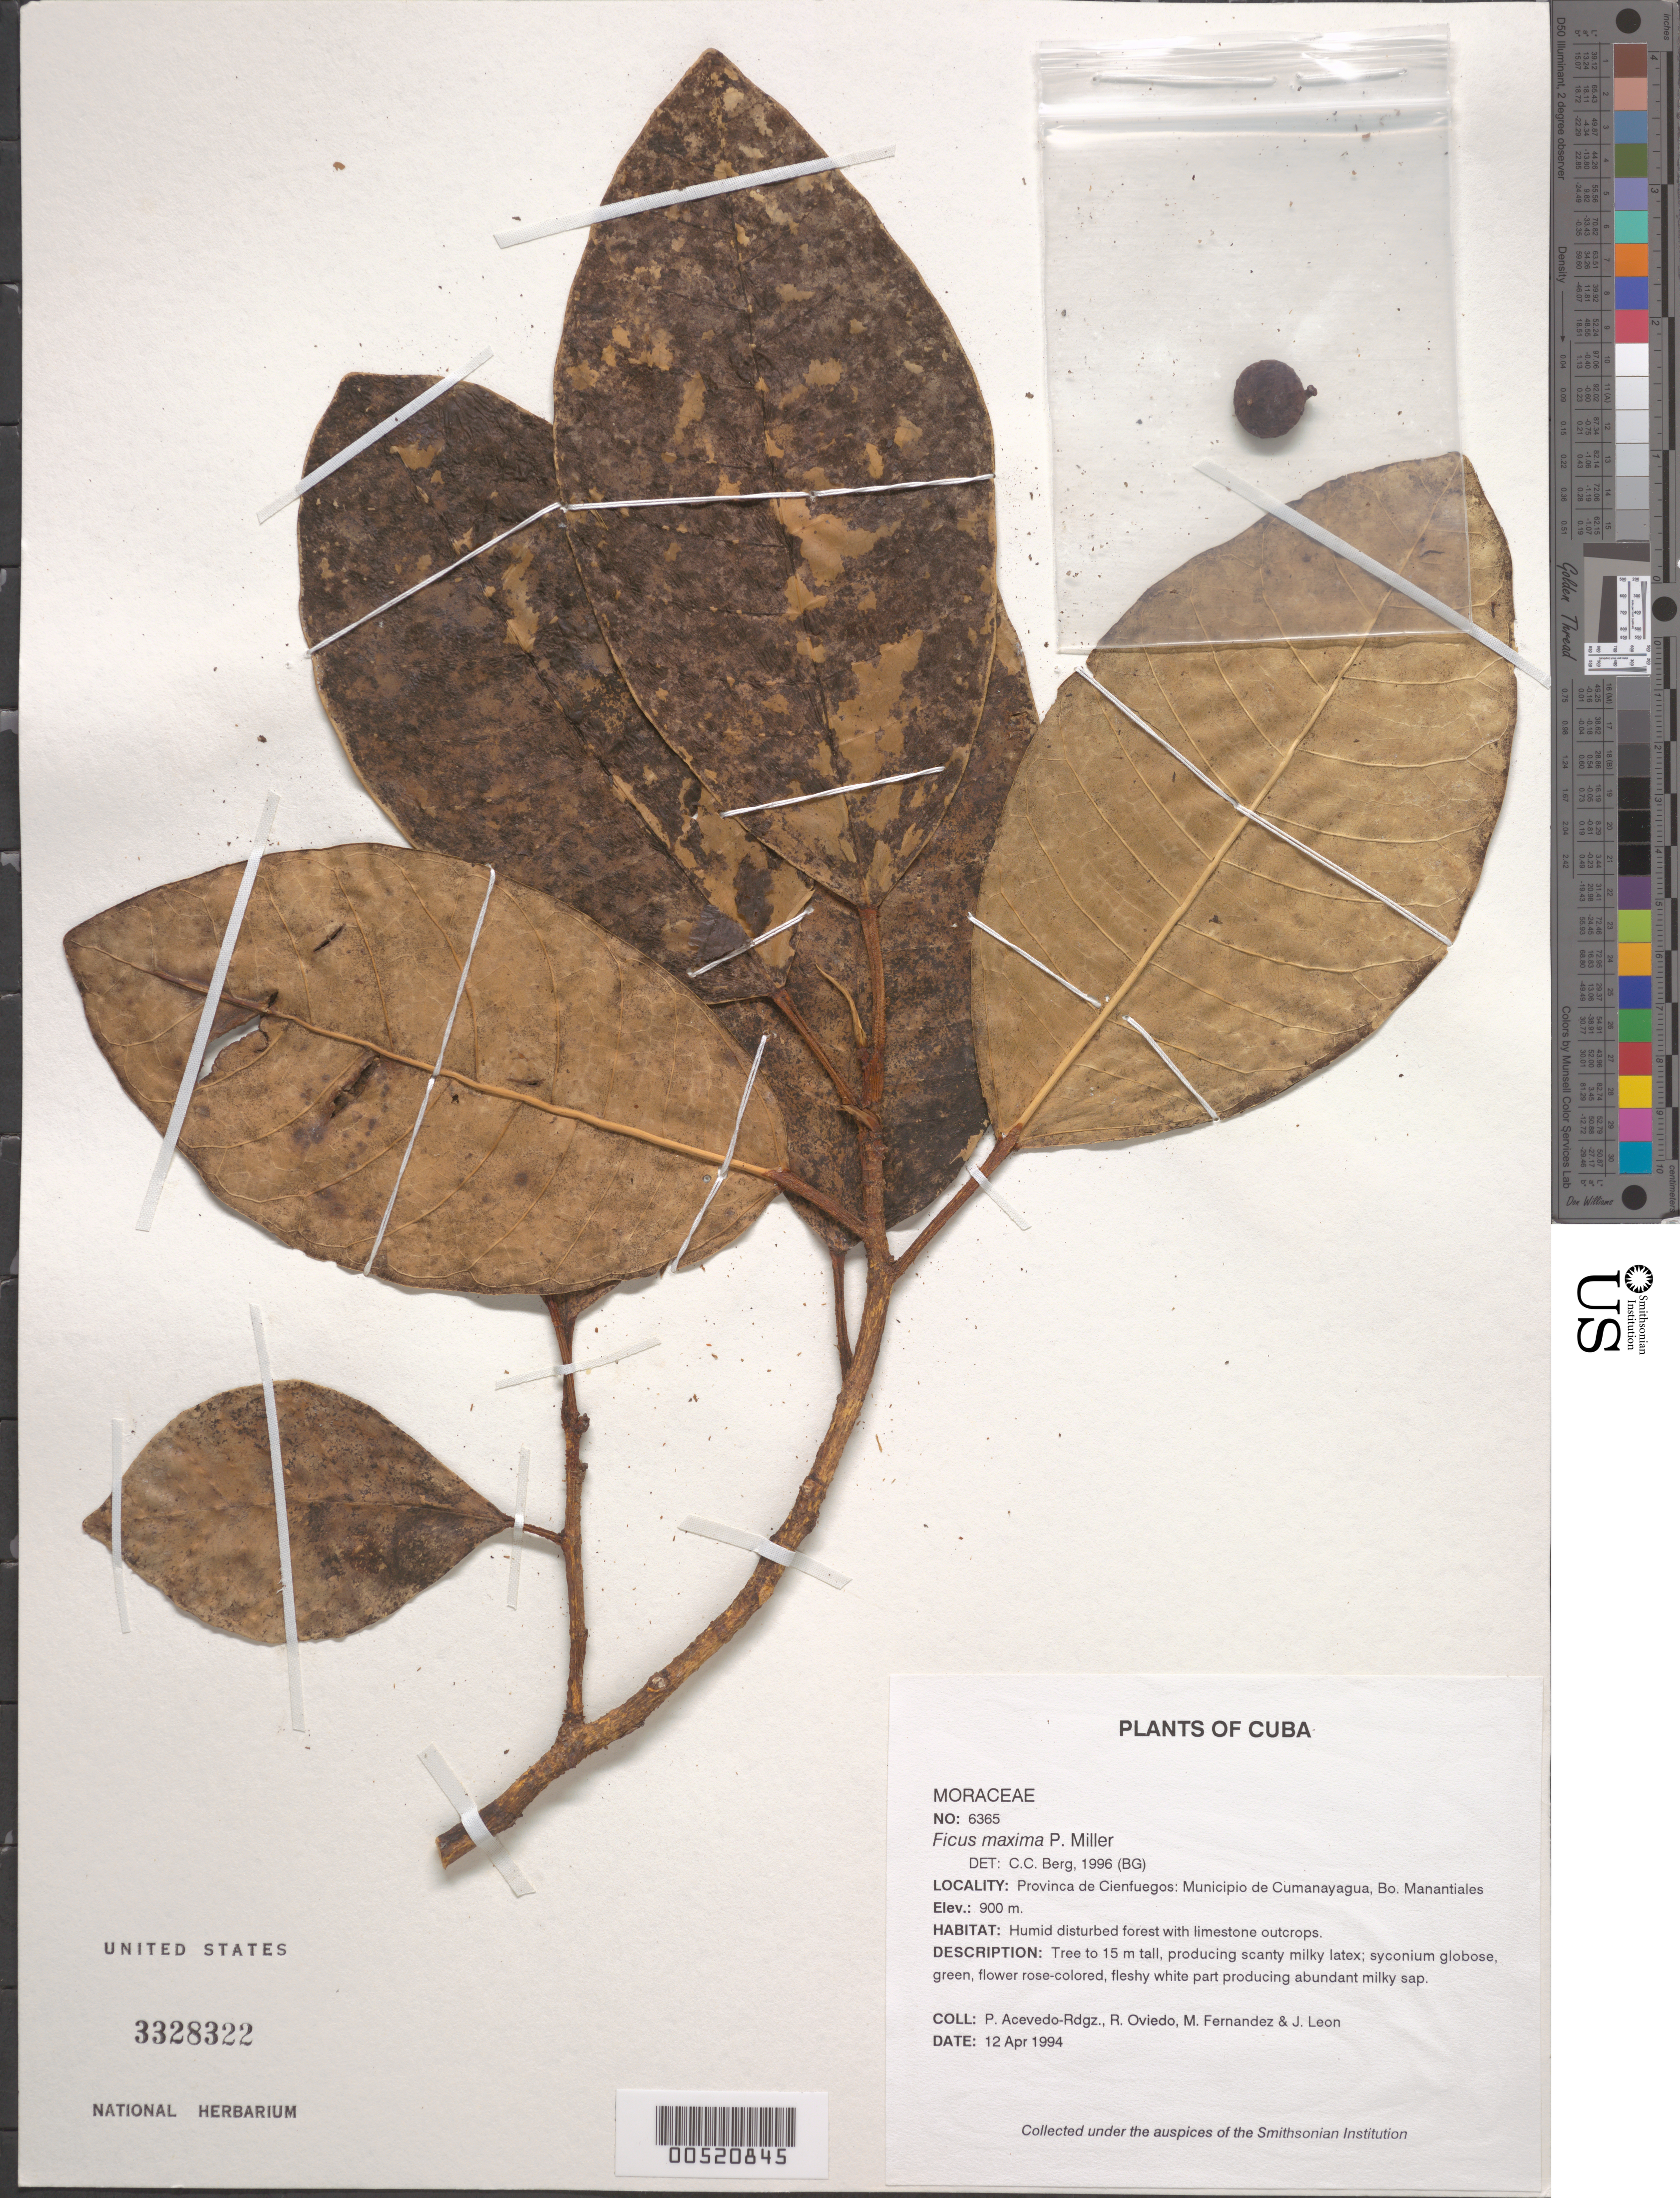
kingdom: Plantae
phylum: Tracheophyta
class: Magnoliopsida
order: Rosales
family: Moraceae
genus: Ficus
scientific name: Ficus maxima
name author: Mill.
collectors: P. Acevedo-Rodr., R. Oviedo, M. Fernandez & J. León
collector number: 6365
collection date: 1994-04-12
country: Cuba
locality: Provinca de Cienfuegos: Municipio de Cumanayagua, Bo. Manantiales.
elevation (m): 900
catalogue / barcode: US 3328322